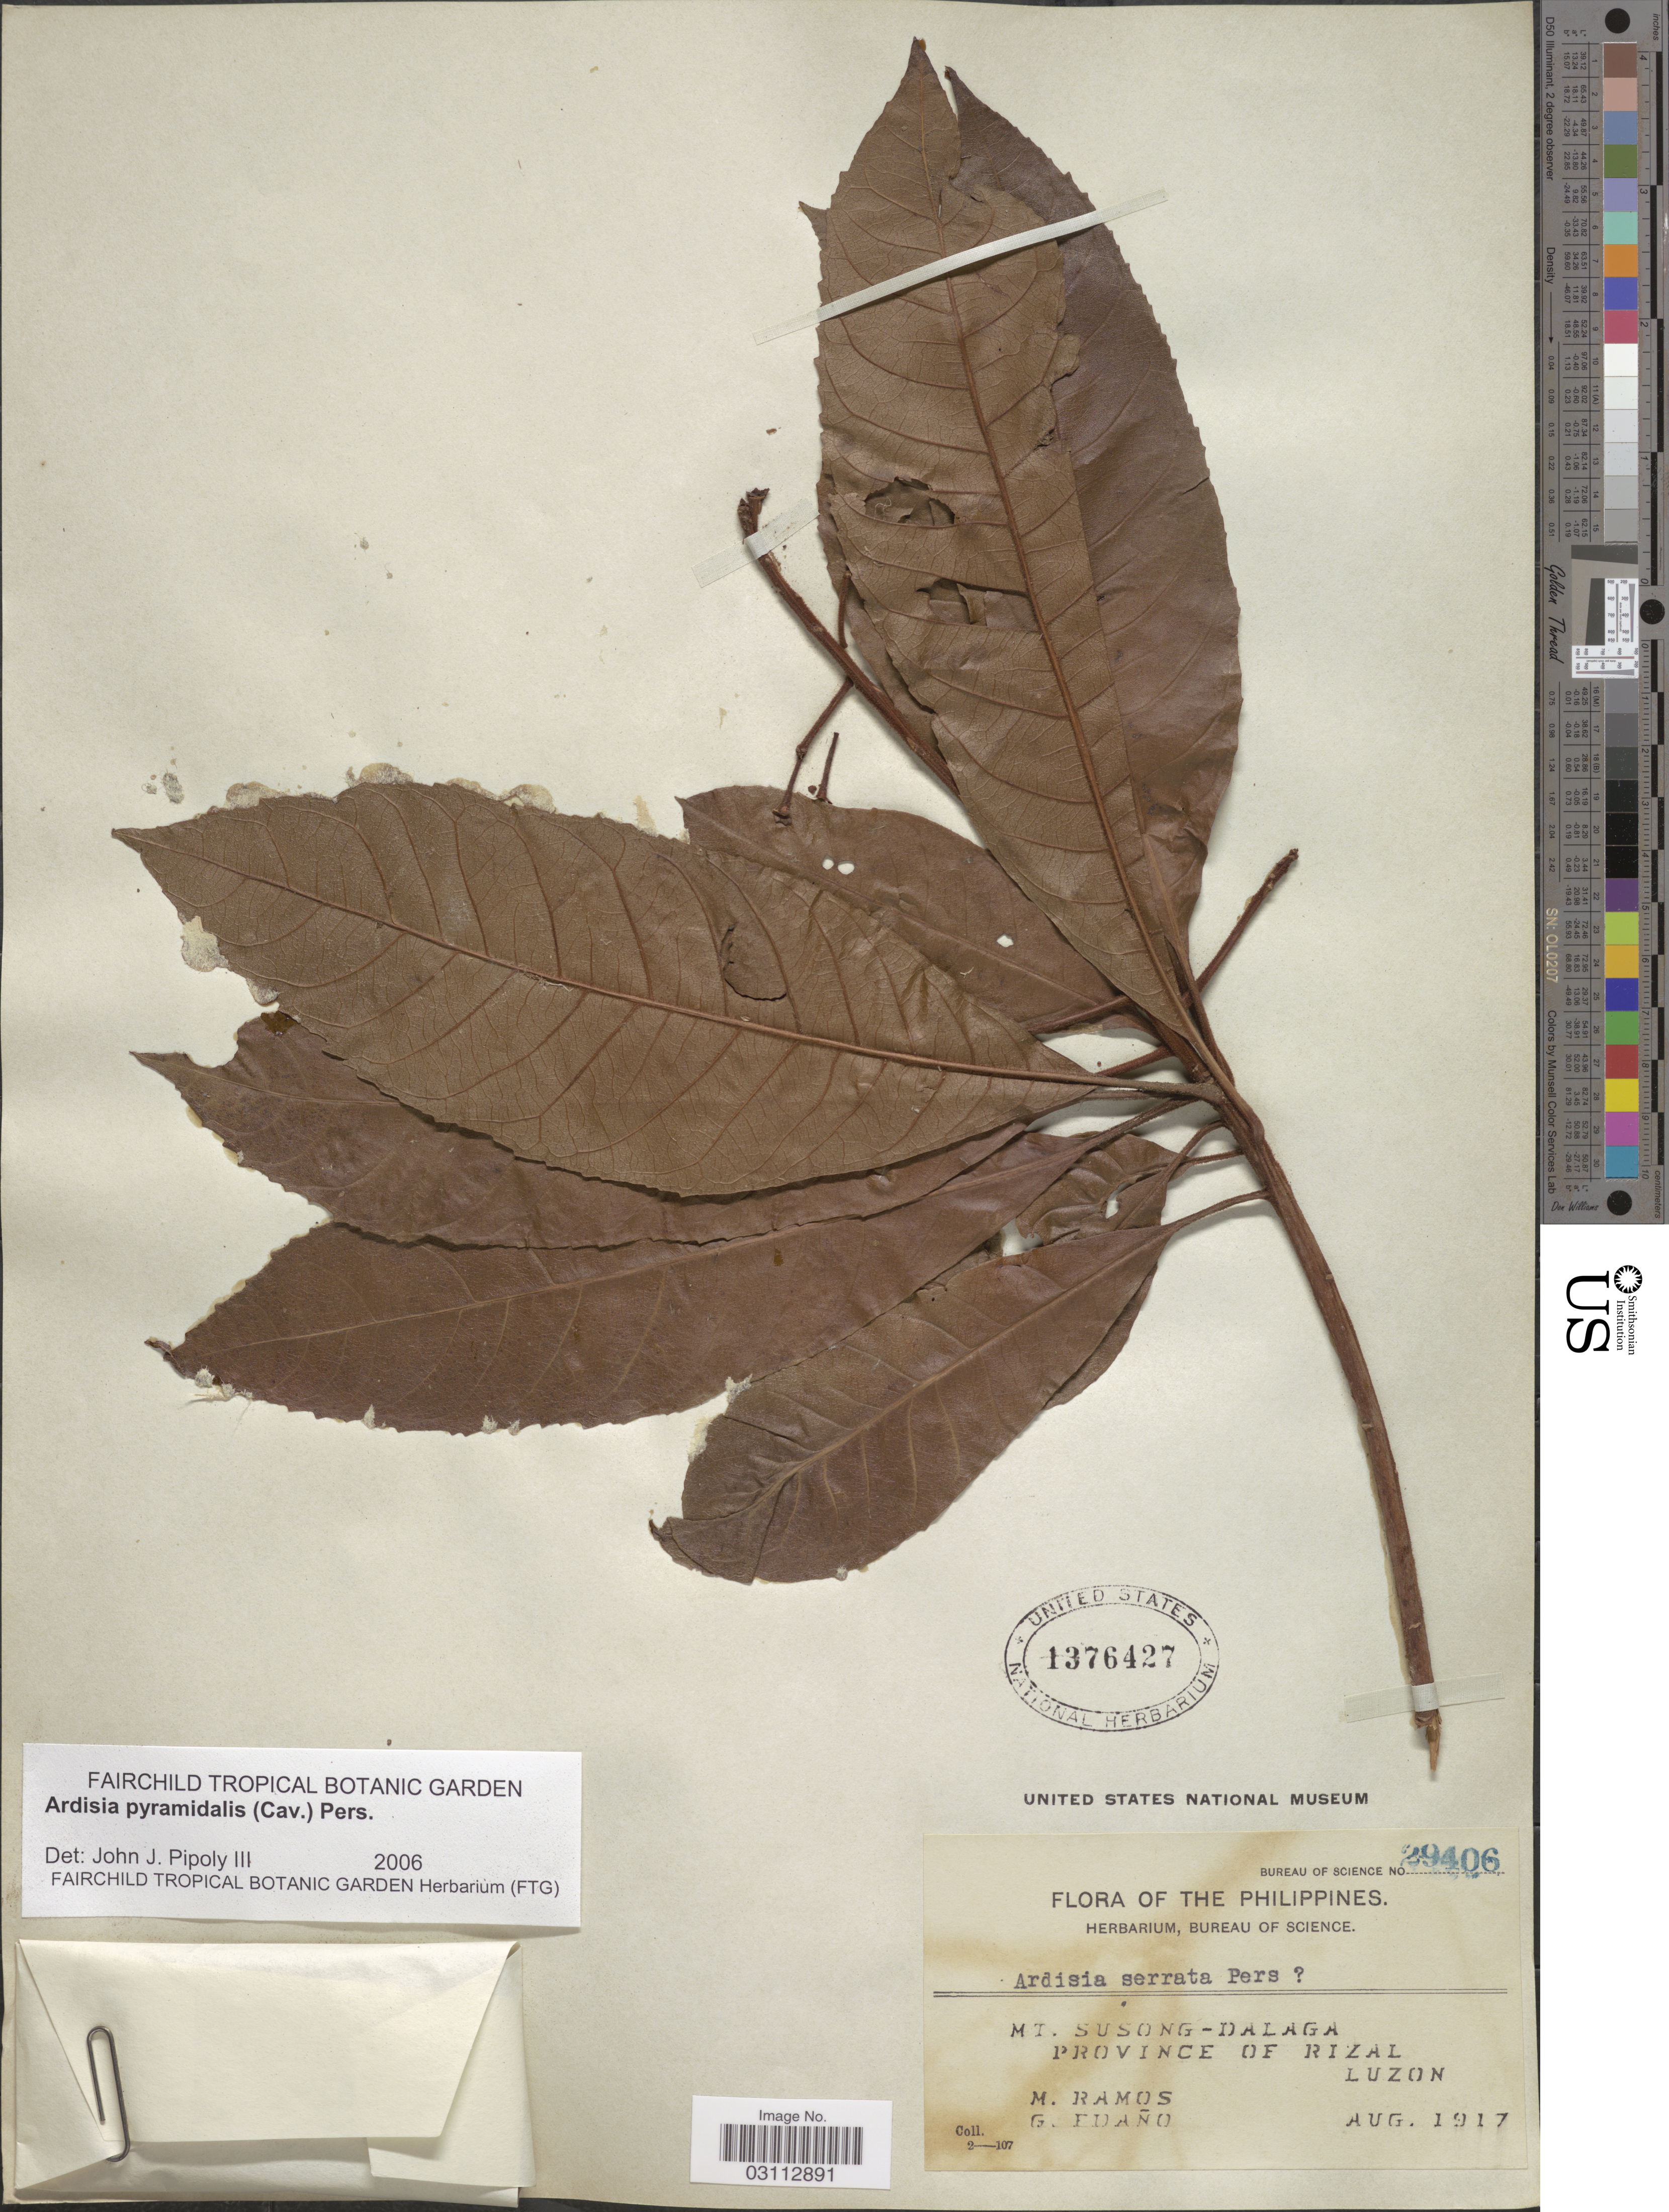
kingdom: Plantae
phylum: Tracheophyta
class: Magnoliopsida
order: Ericales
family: Primulaceae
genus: Ardisia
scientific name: Ardisia pyramidalis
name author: (Cav.) Pers.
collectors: M. Ramos & G. Edaño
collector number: Bureau of Science 29406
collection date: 1917-08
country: Philippines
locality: Mt. Susong-Dalaga. Province of Rizal. Luzon.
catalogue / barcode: US 1376427